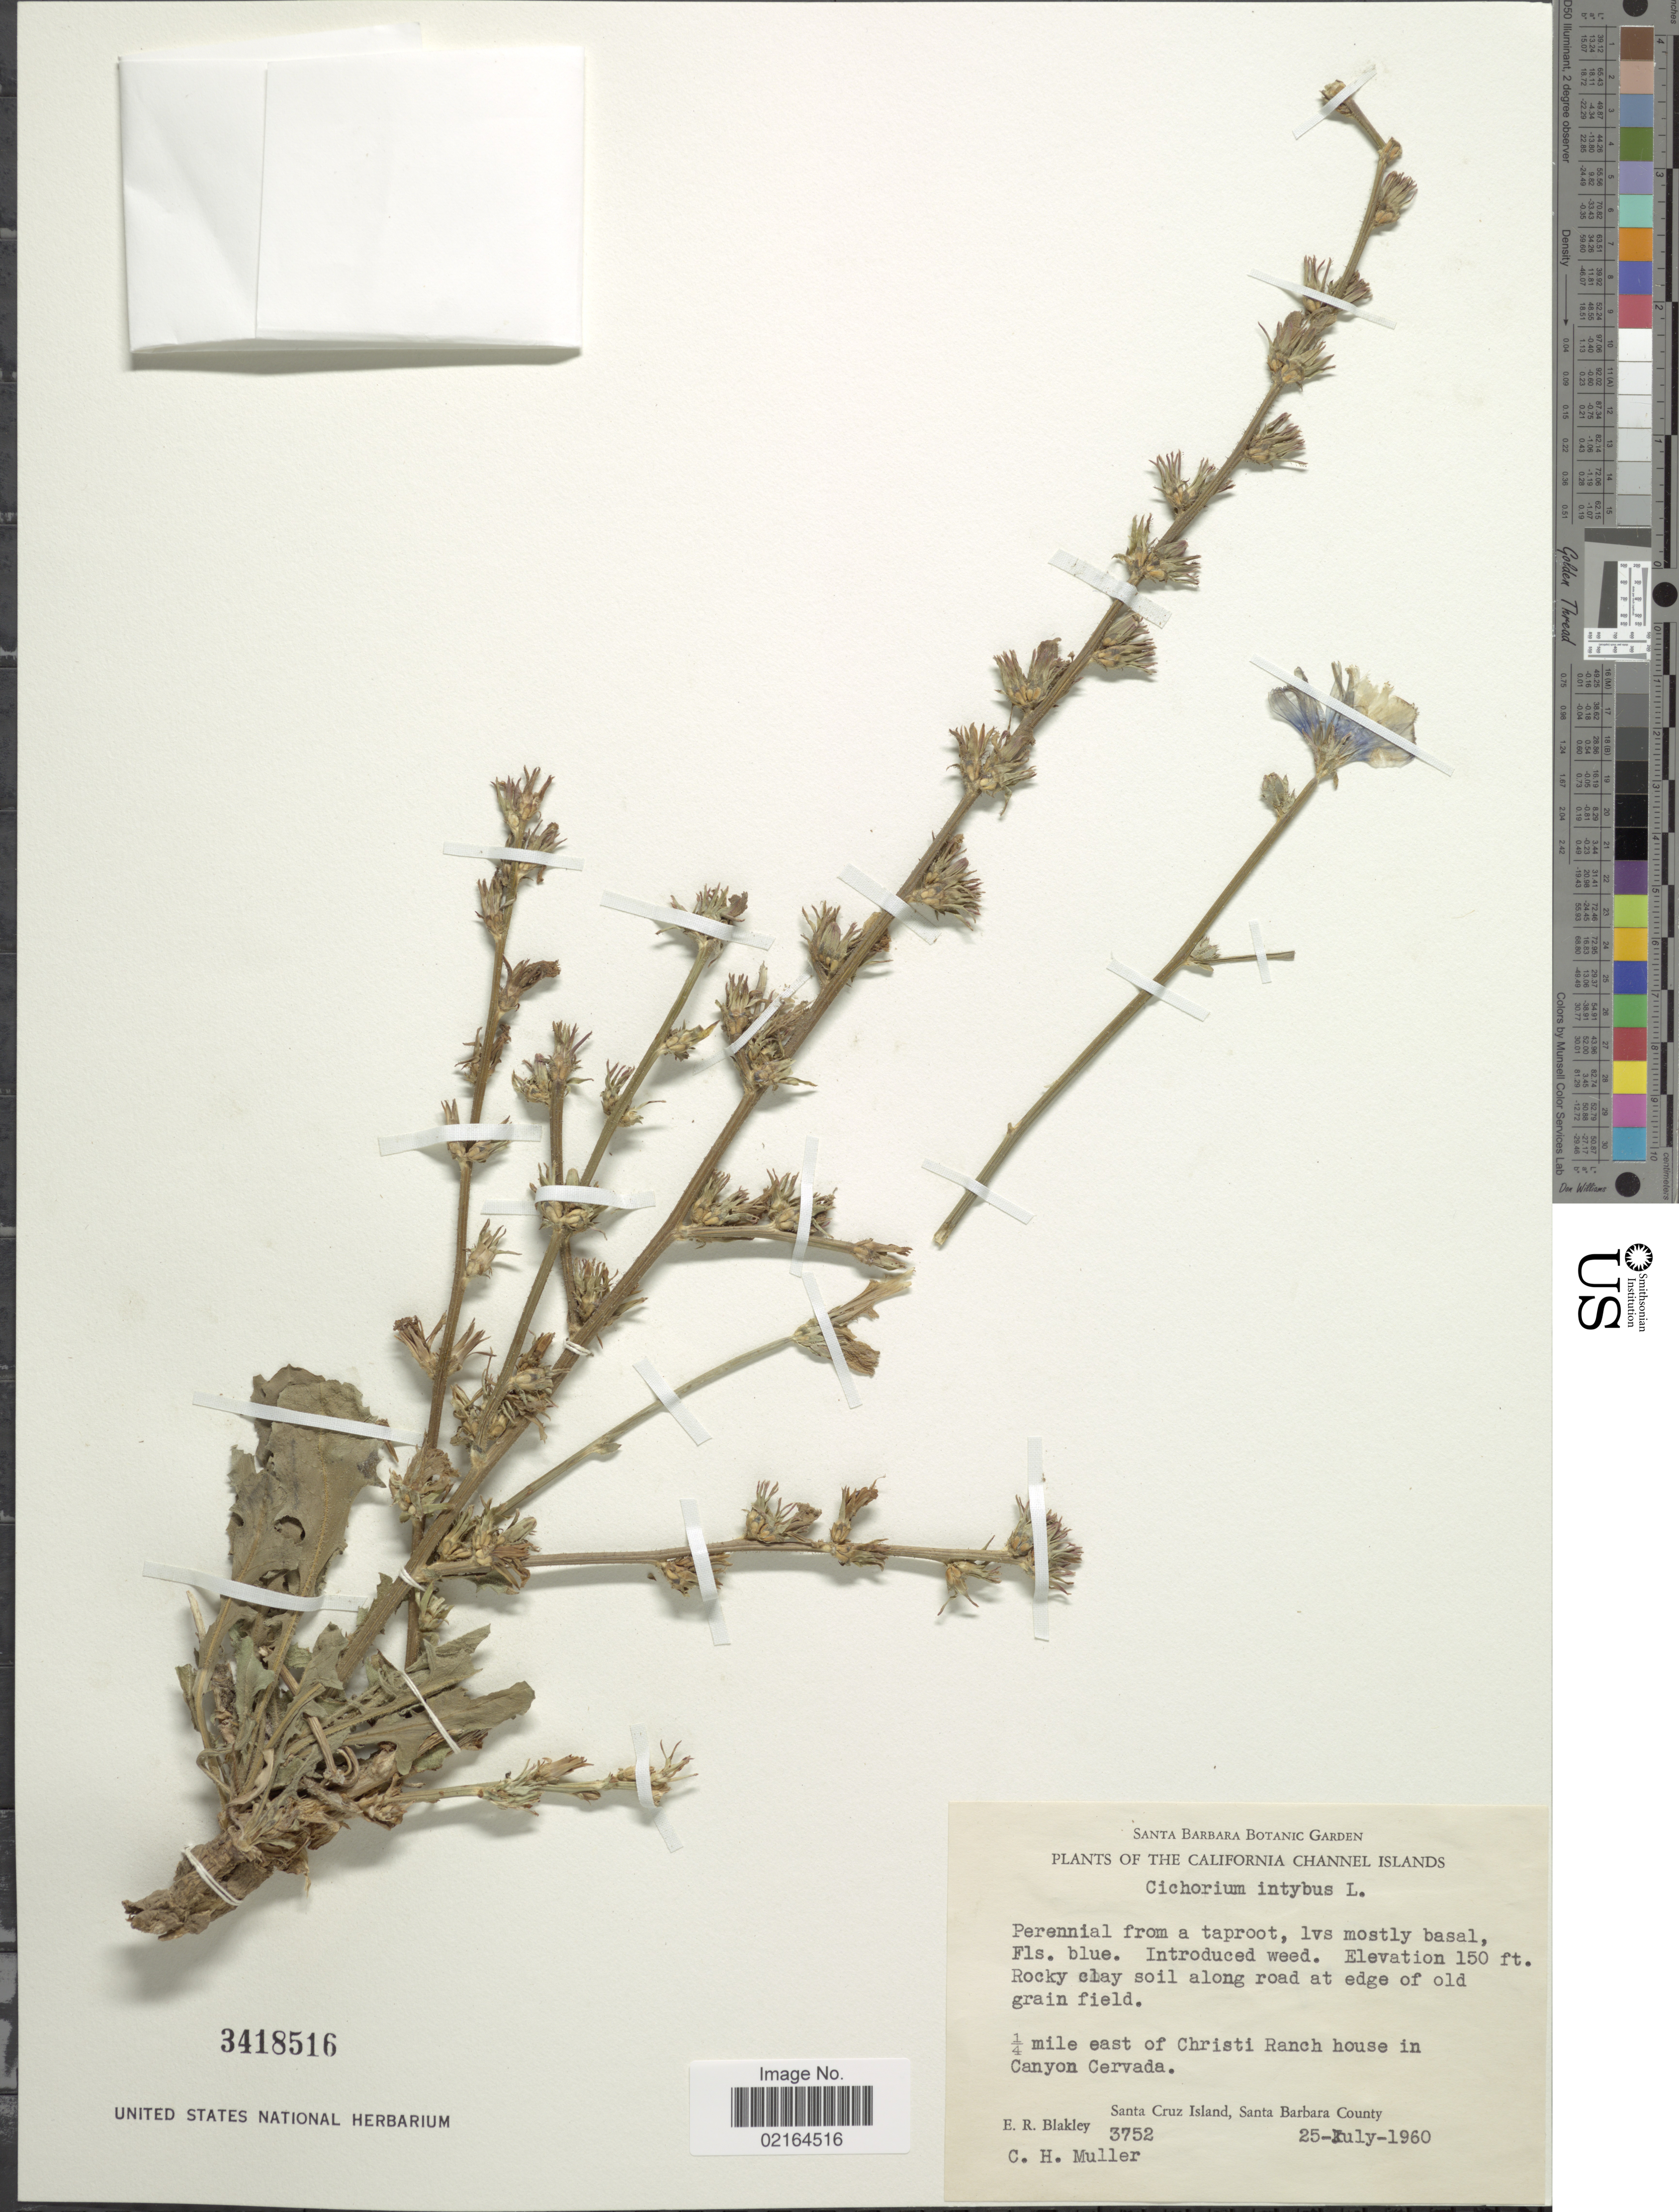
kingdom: Plantae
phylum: Tracheophyta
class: Magnoliopsida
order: Asterales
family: Asteraceae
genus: Cichorium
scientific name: Cichorium intybus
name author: L.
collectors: E. R. Blakley & C. H. Mueller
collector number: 3752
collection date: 1960-07-25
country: United States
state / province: California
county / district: Santa Barbara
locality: The California Channel Islands, ¼ mile east of Christi Ranch house in Canyon Cervada, Santa Cruz Island, Santa Barbara County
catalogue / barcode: US 3418516